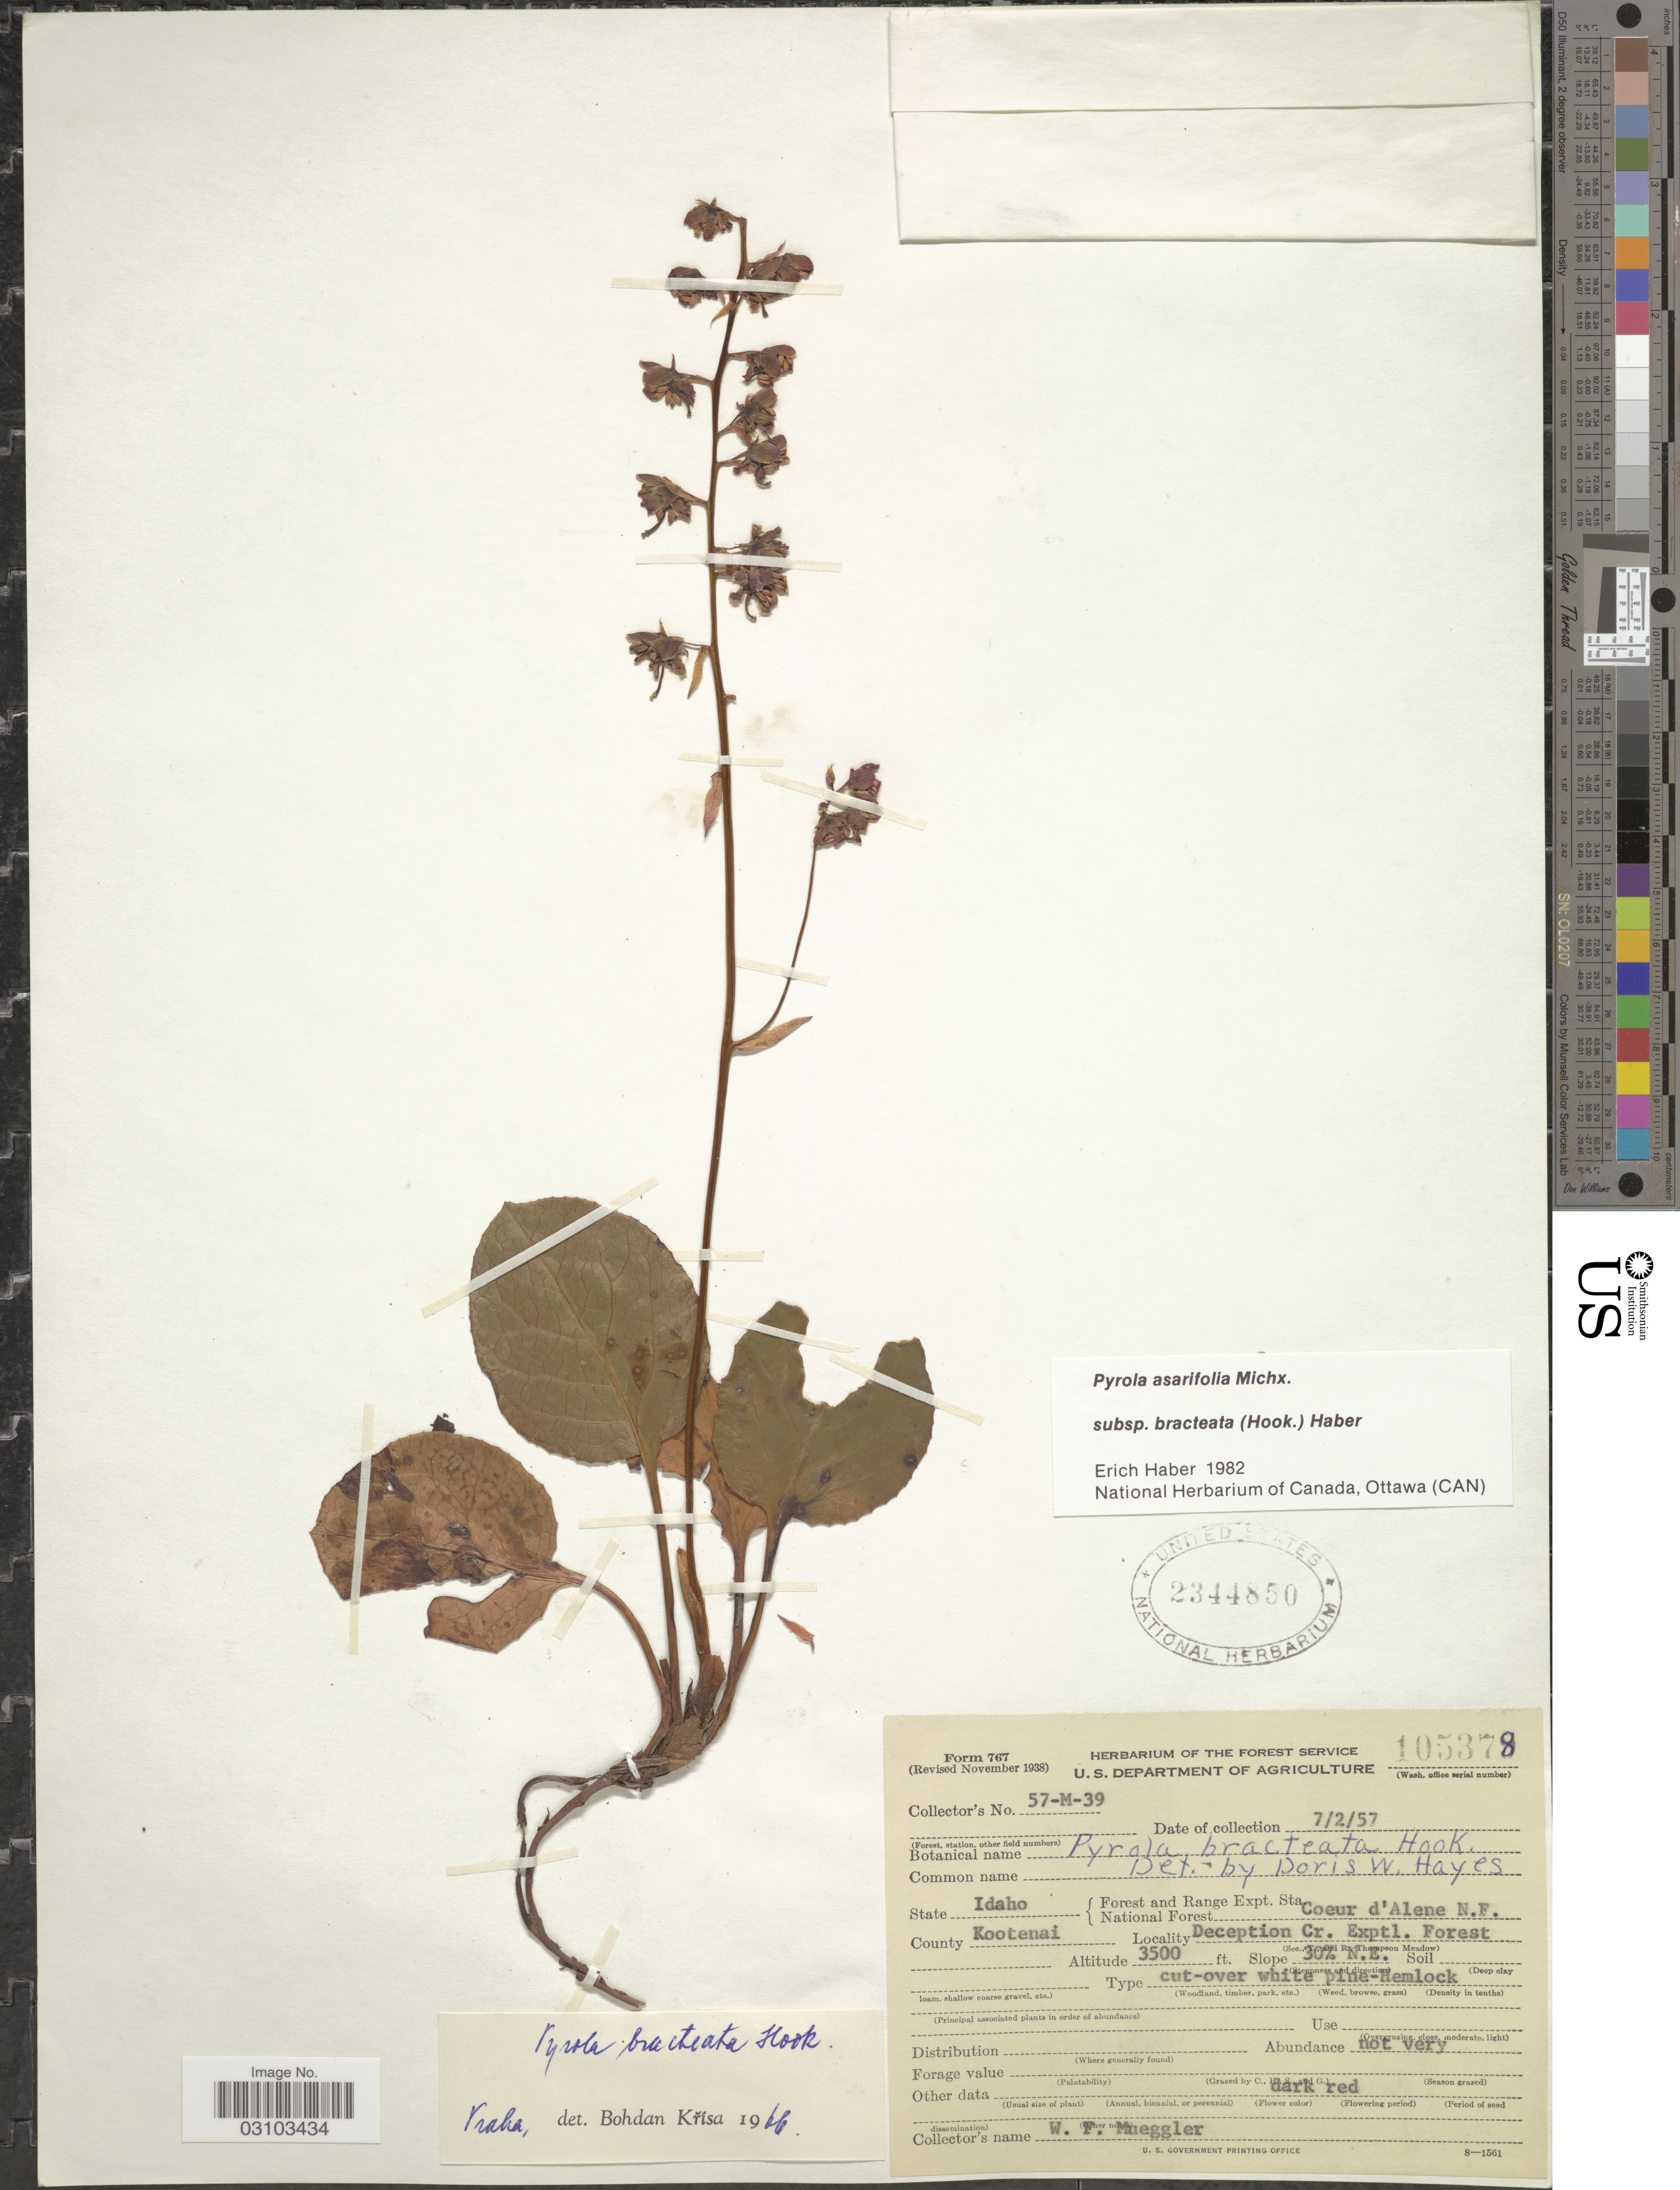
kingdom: Plantae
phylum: Tracheophyta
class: Magnoliopsida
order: Ericales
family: Ericaceae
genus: Pyrola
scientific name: Pyrola asarifolia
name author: Michx.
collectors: W. Mueggler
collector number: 57-M-39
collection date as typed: Transcribed d/m/y: 2/7/57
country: United States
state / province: Idaho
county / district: Kootenai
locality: Coeur d'Alene N.F., County Kootenai, Deception Cr. Exptl. Forest.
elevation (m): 1067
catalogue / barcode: US 2344850